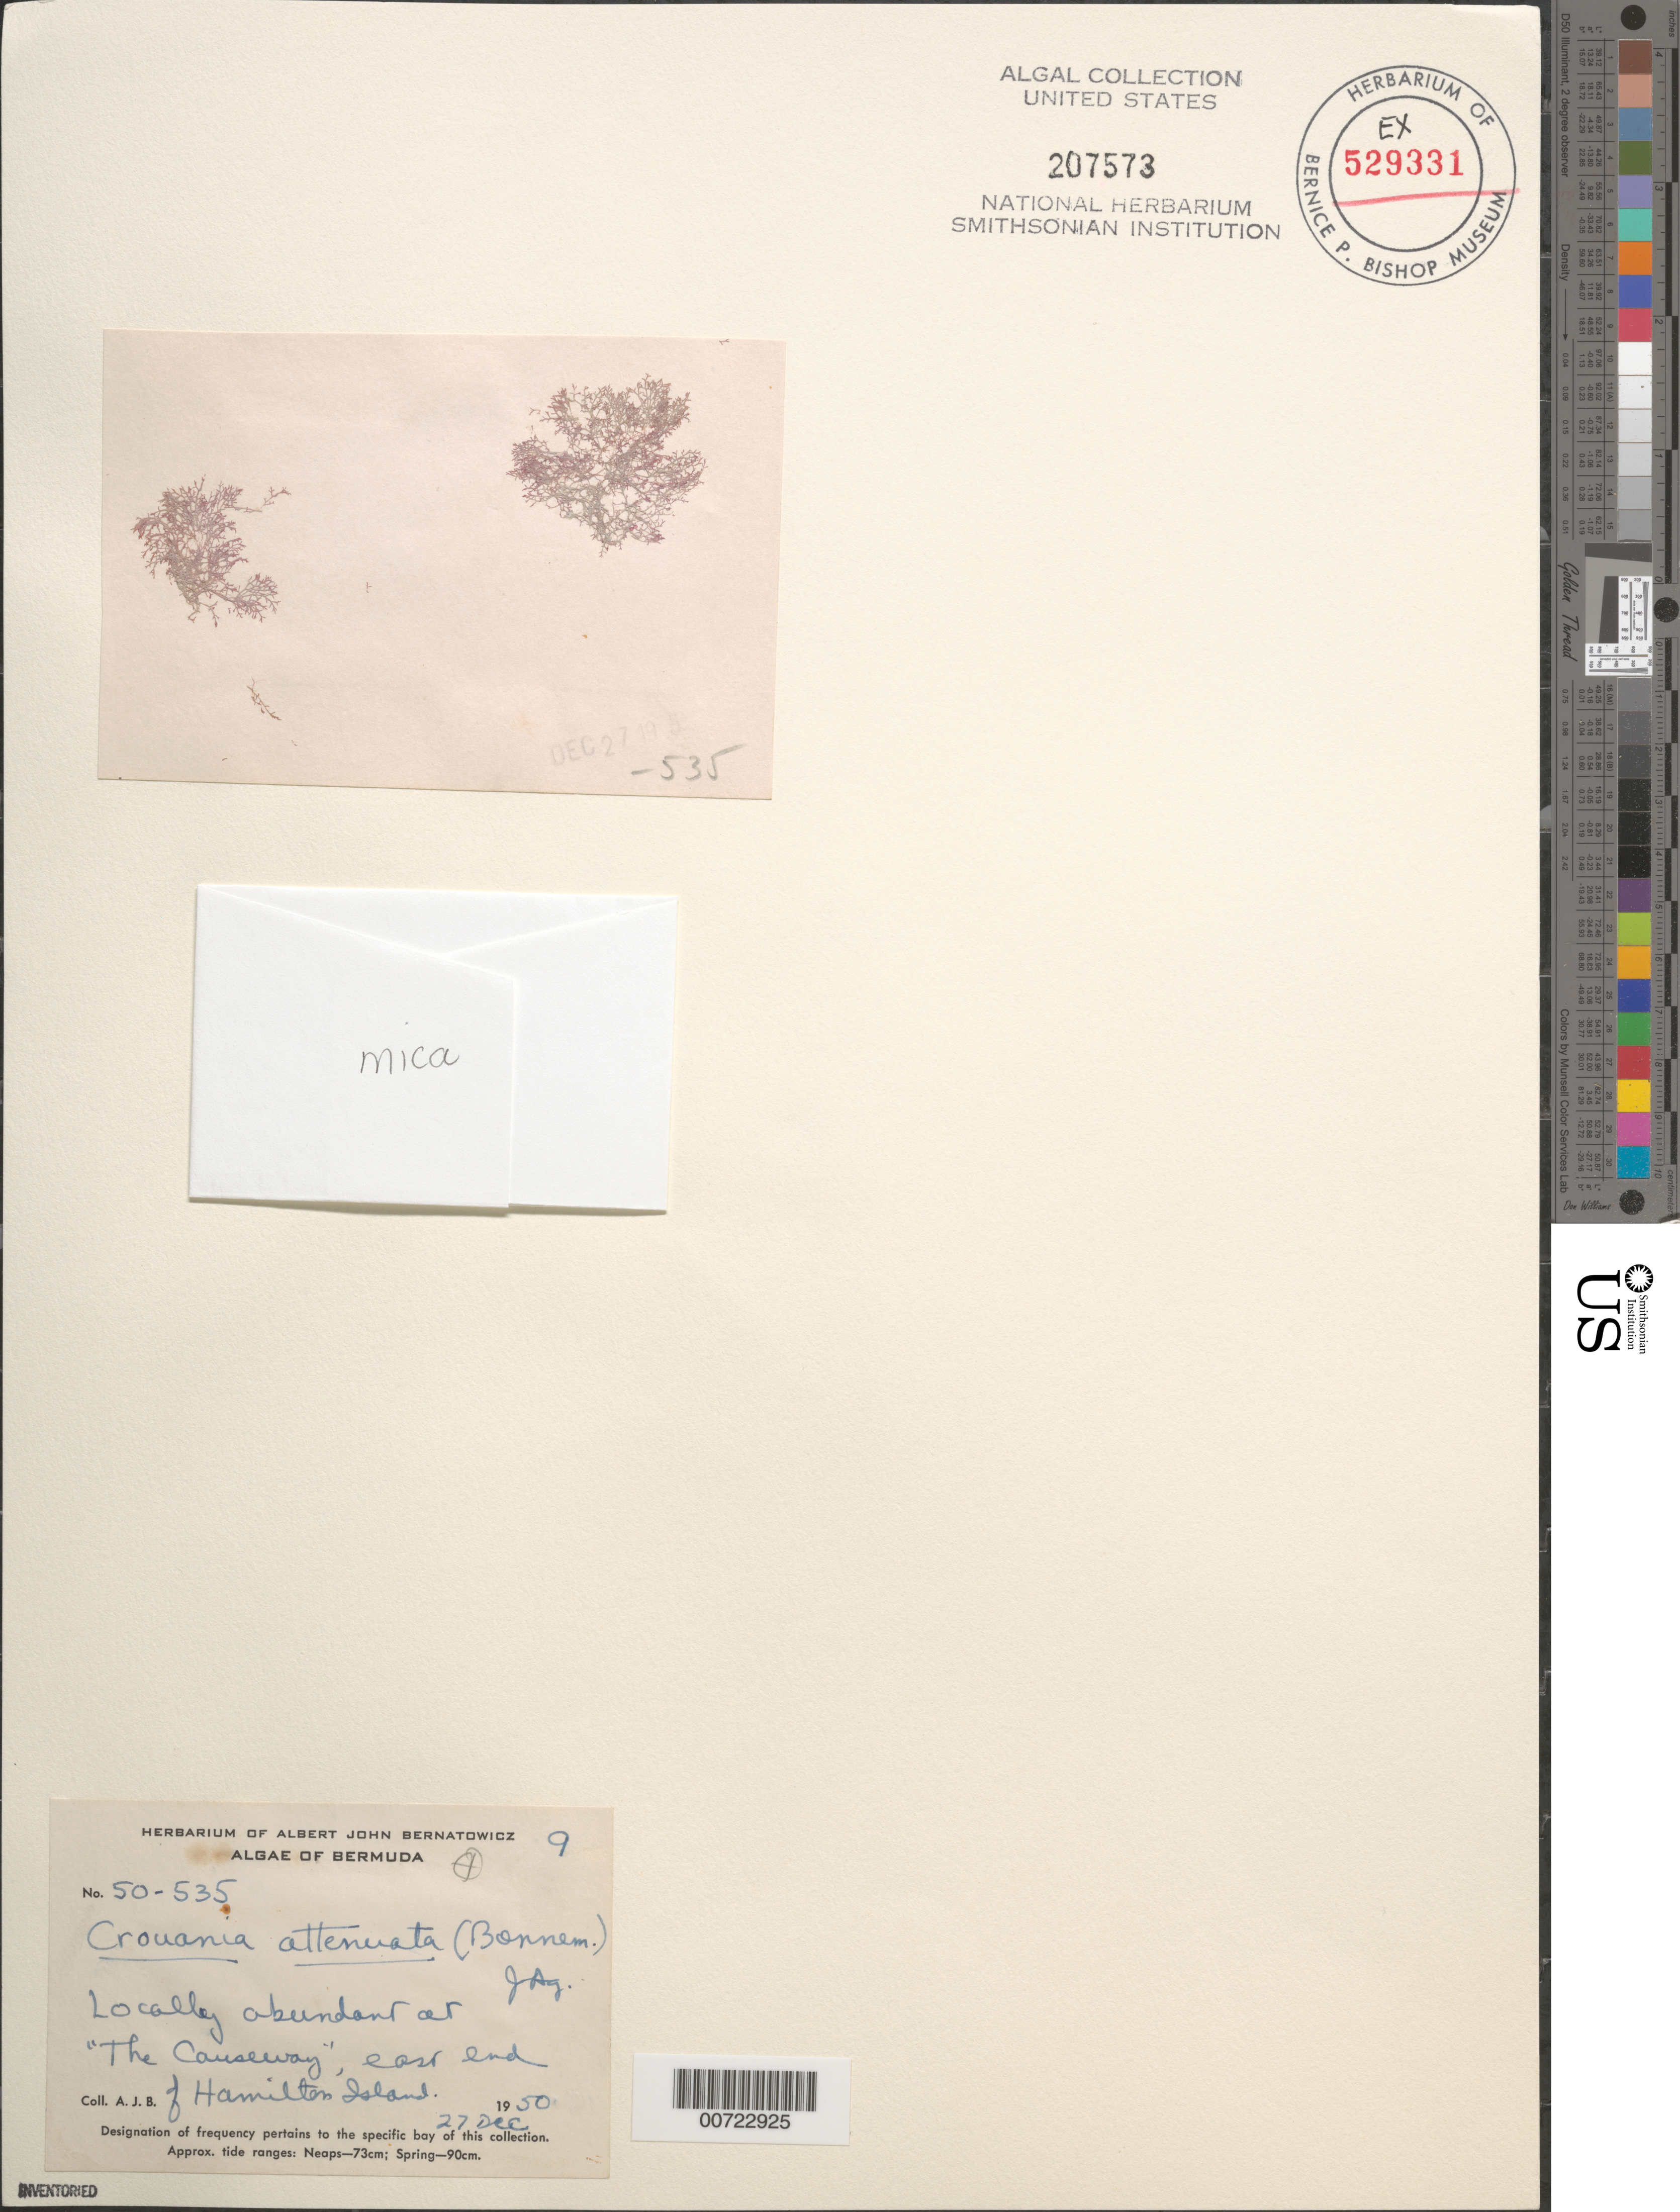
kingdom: Plantae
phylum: Rhodophyta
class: Florideophyceae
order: Ceramiales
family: Callithamniaceae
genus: Crouania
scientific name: Crouania attenuata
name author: (C. Agardh) J. Agardh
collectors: A. Bernatowicz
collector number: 50-535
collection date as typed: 27 Dec 1950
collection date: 1950-12-27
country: Bermuda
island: Bermuda Island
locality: The Causeway, east end of Bermuda Island (Hamilton Island)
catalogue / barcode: US 207573